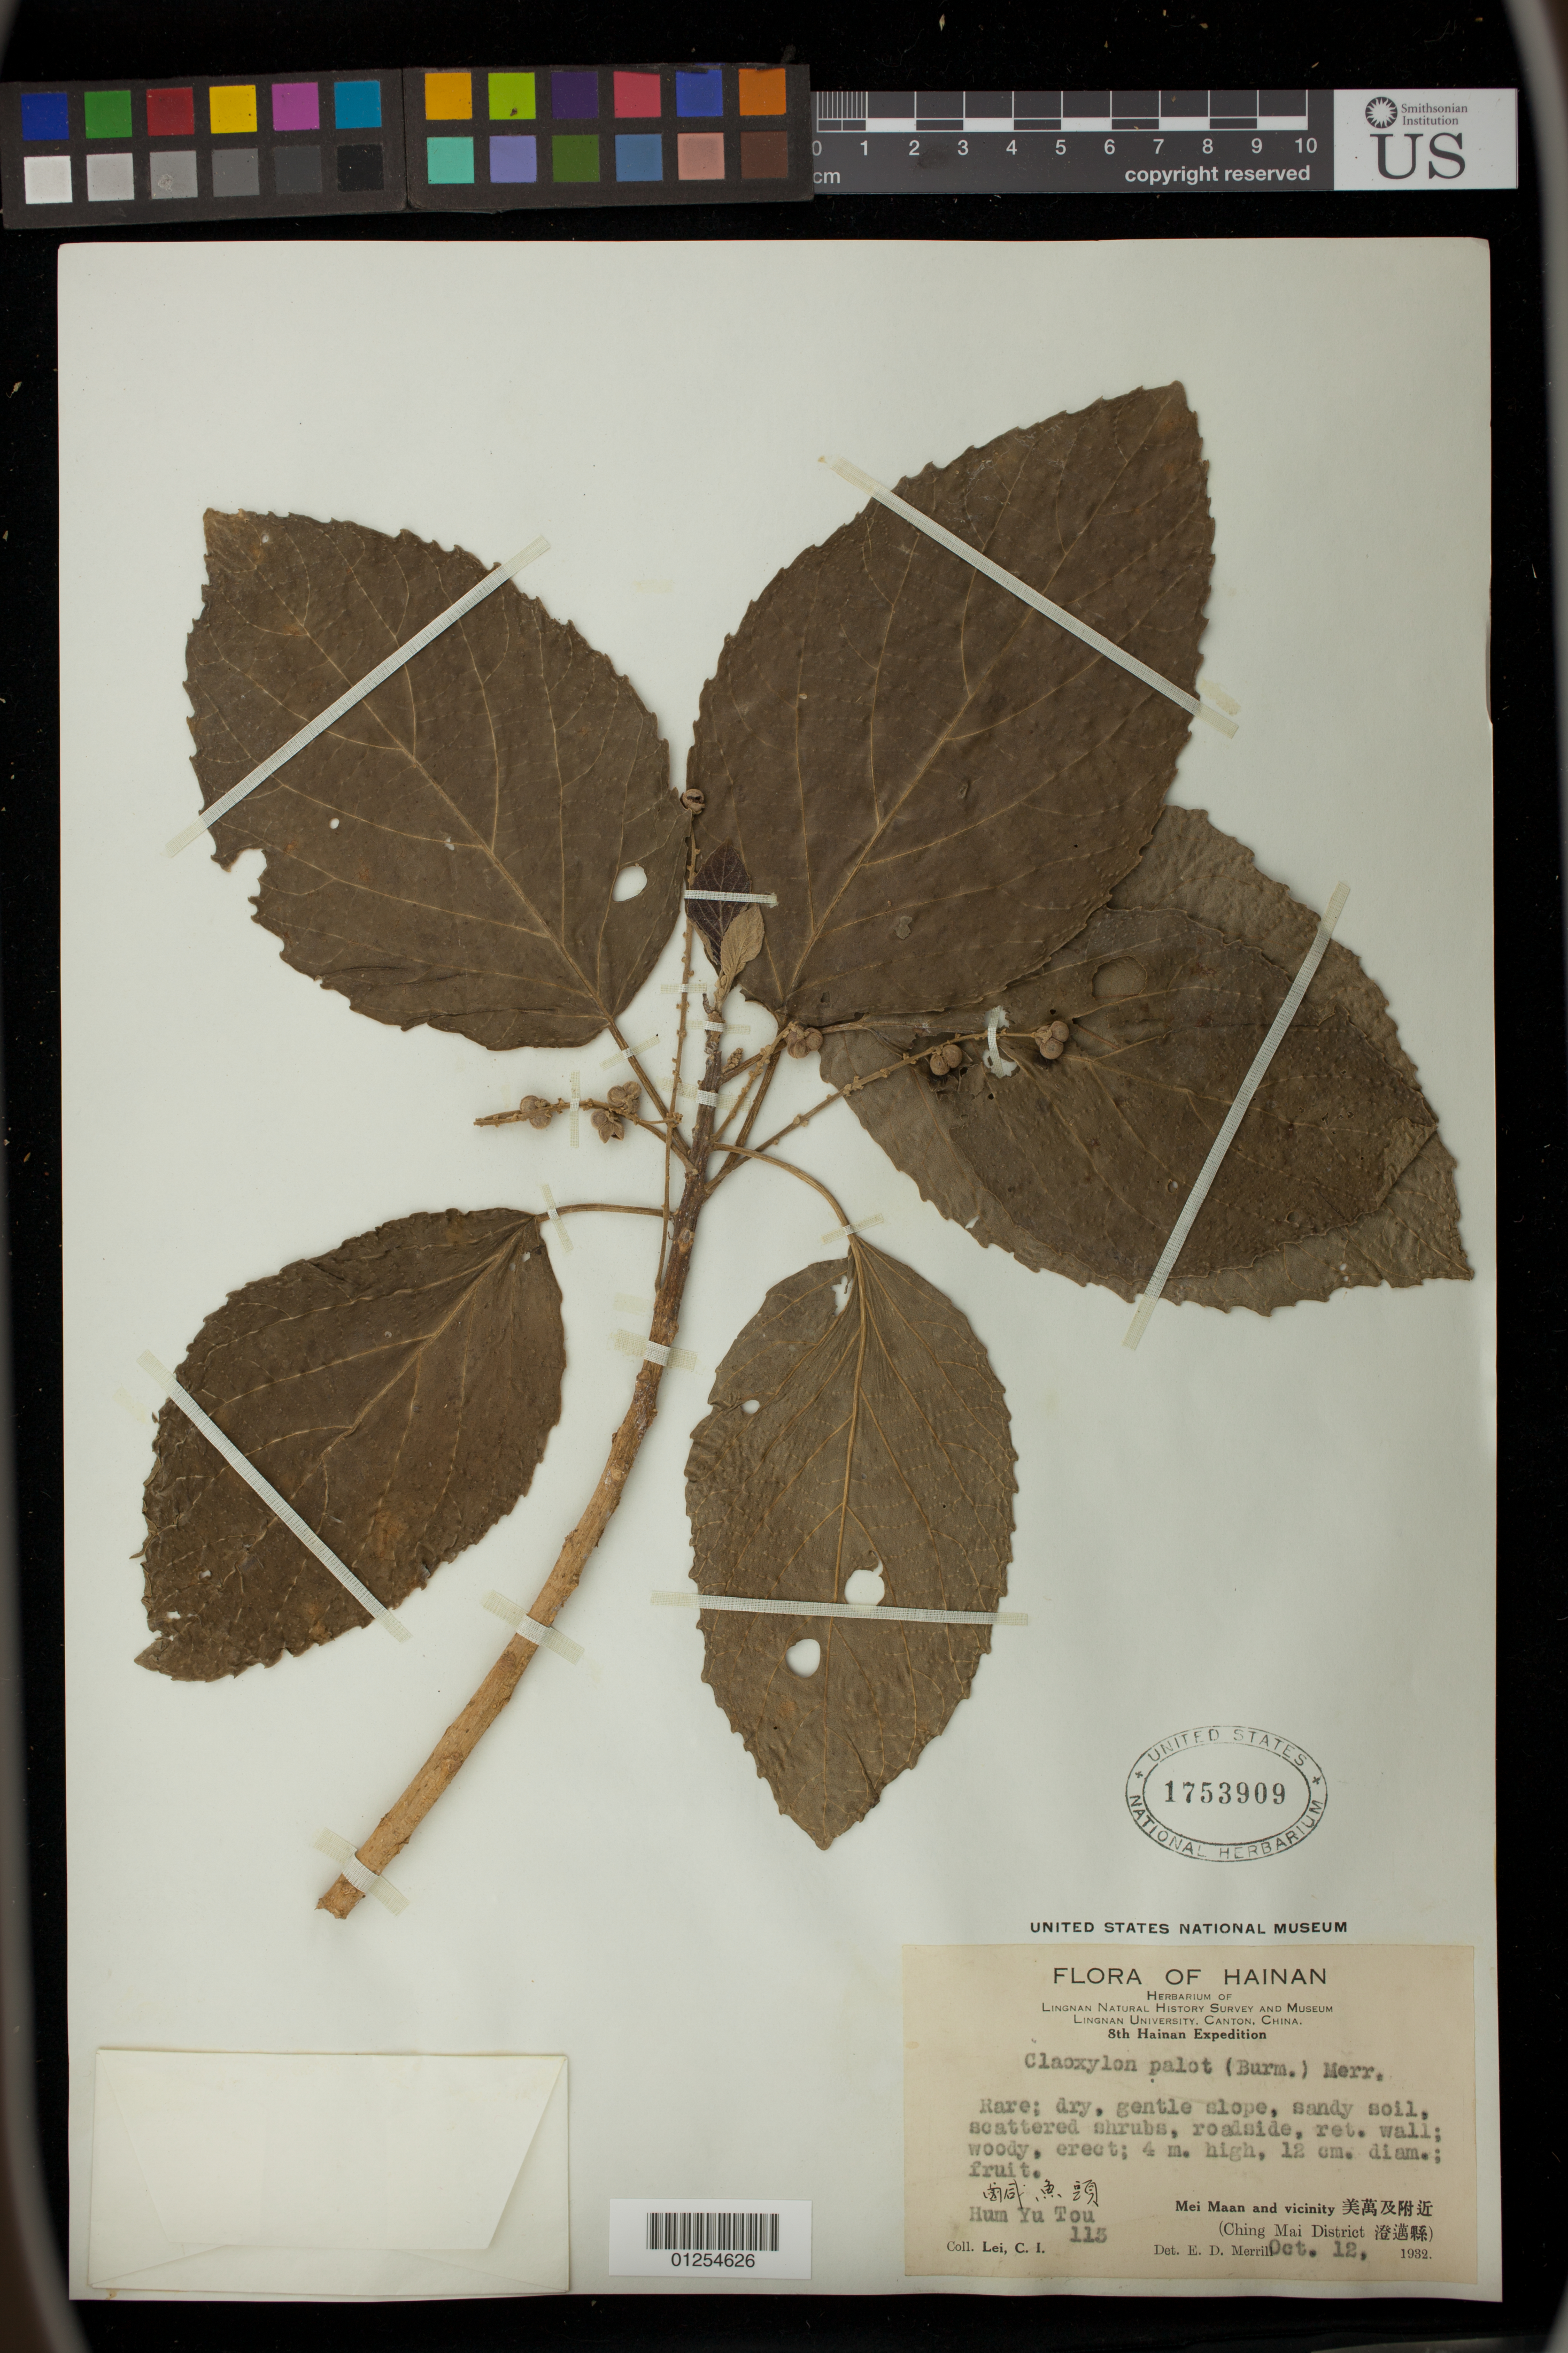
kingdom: Plantae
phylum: Tracheophyta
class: Magnoliopsida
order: Malpighiales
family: Euphorbiaceae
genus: Claoxylon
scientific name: Claoxylon polot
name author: (Burm. f.) Merr.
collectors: C. I. Lei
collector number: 115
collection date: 1932-10-12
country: China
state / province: Hainan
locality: Mei Maan and vicinity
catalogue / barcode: US 1753909